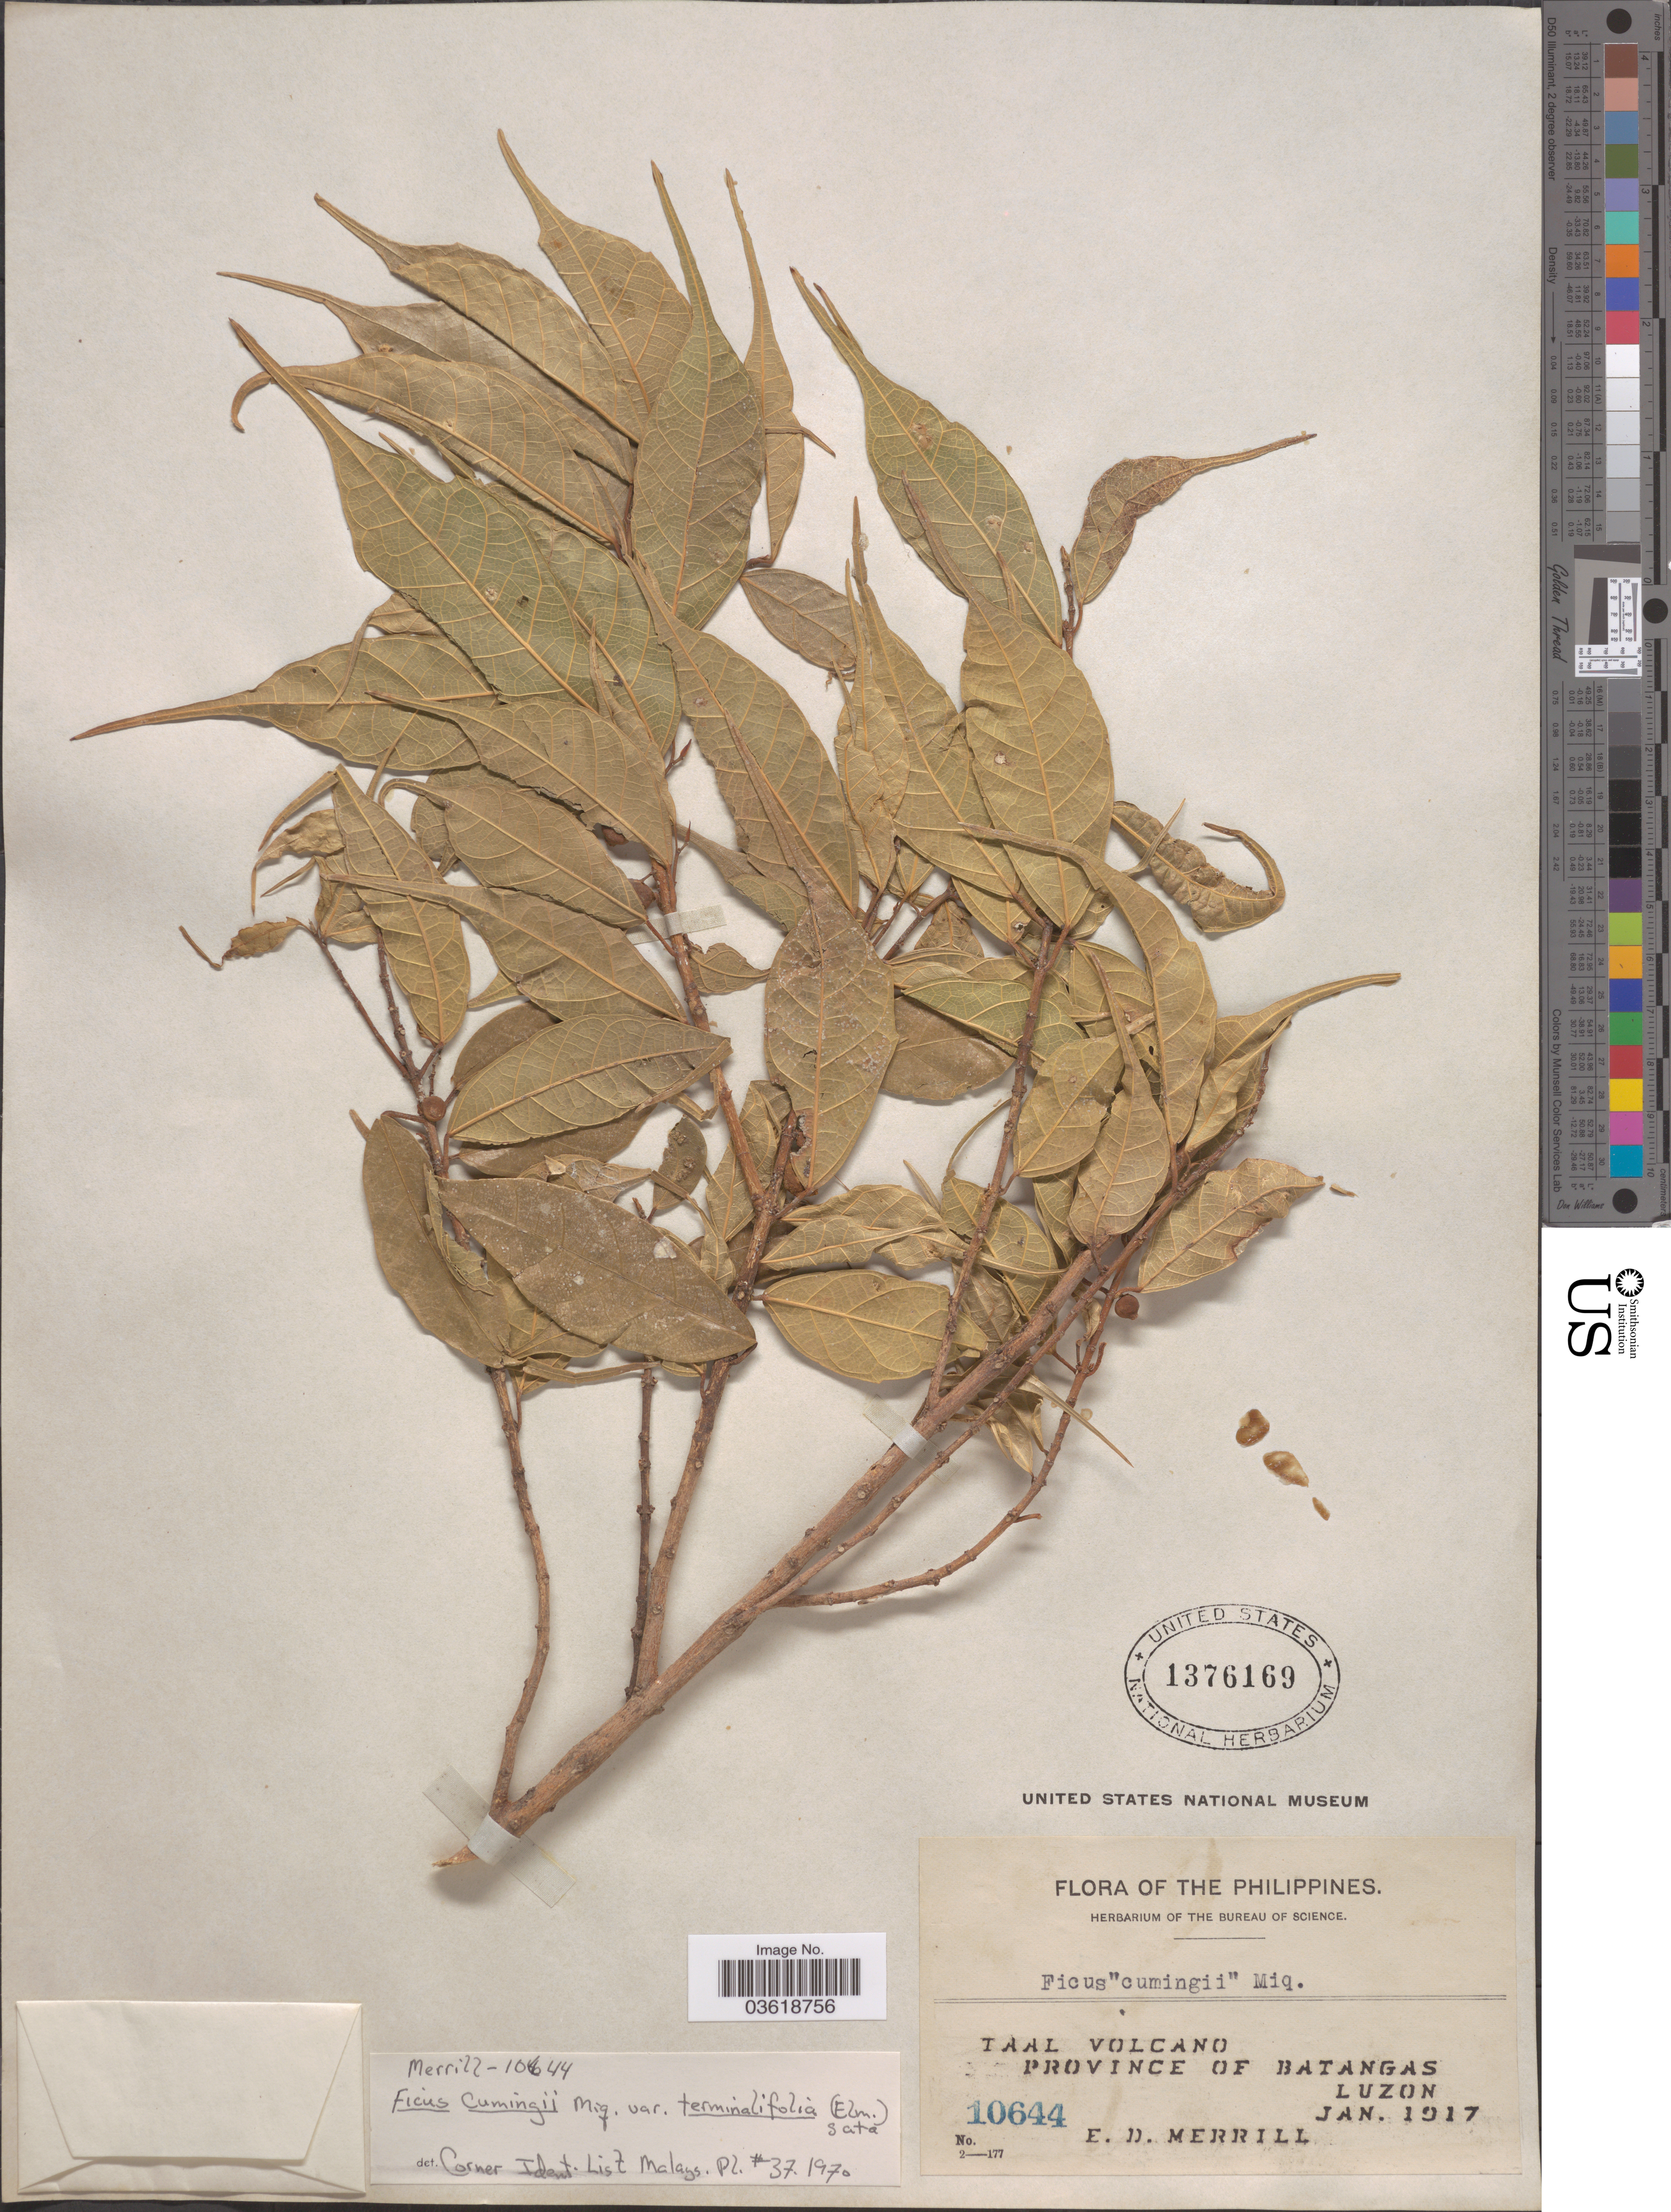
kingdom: Plantae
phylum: Tracheophyta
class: Magnoliopsida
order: Rosales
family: Moraceae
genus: Ficus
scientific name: Ficus cumingii var. terminalifolia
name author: (Elmer) Sata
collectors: E. D. Merrill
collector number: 10644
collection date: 1917-01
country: Philippines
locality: Taal Volcano. Province of Batangas. Luzon.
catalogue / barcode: US 1376169